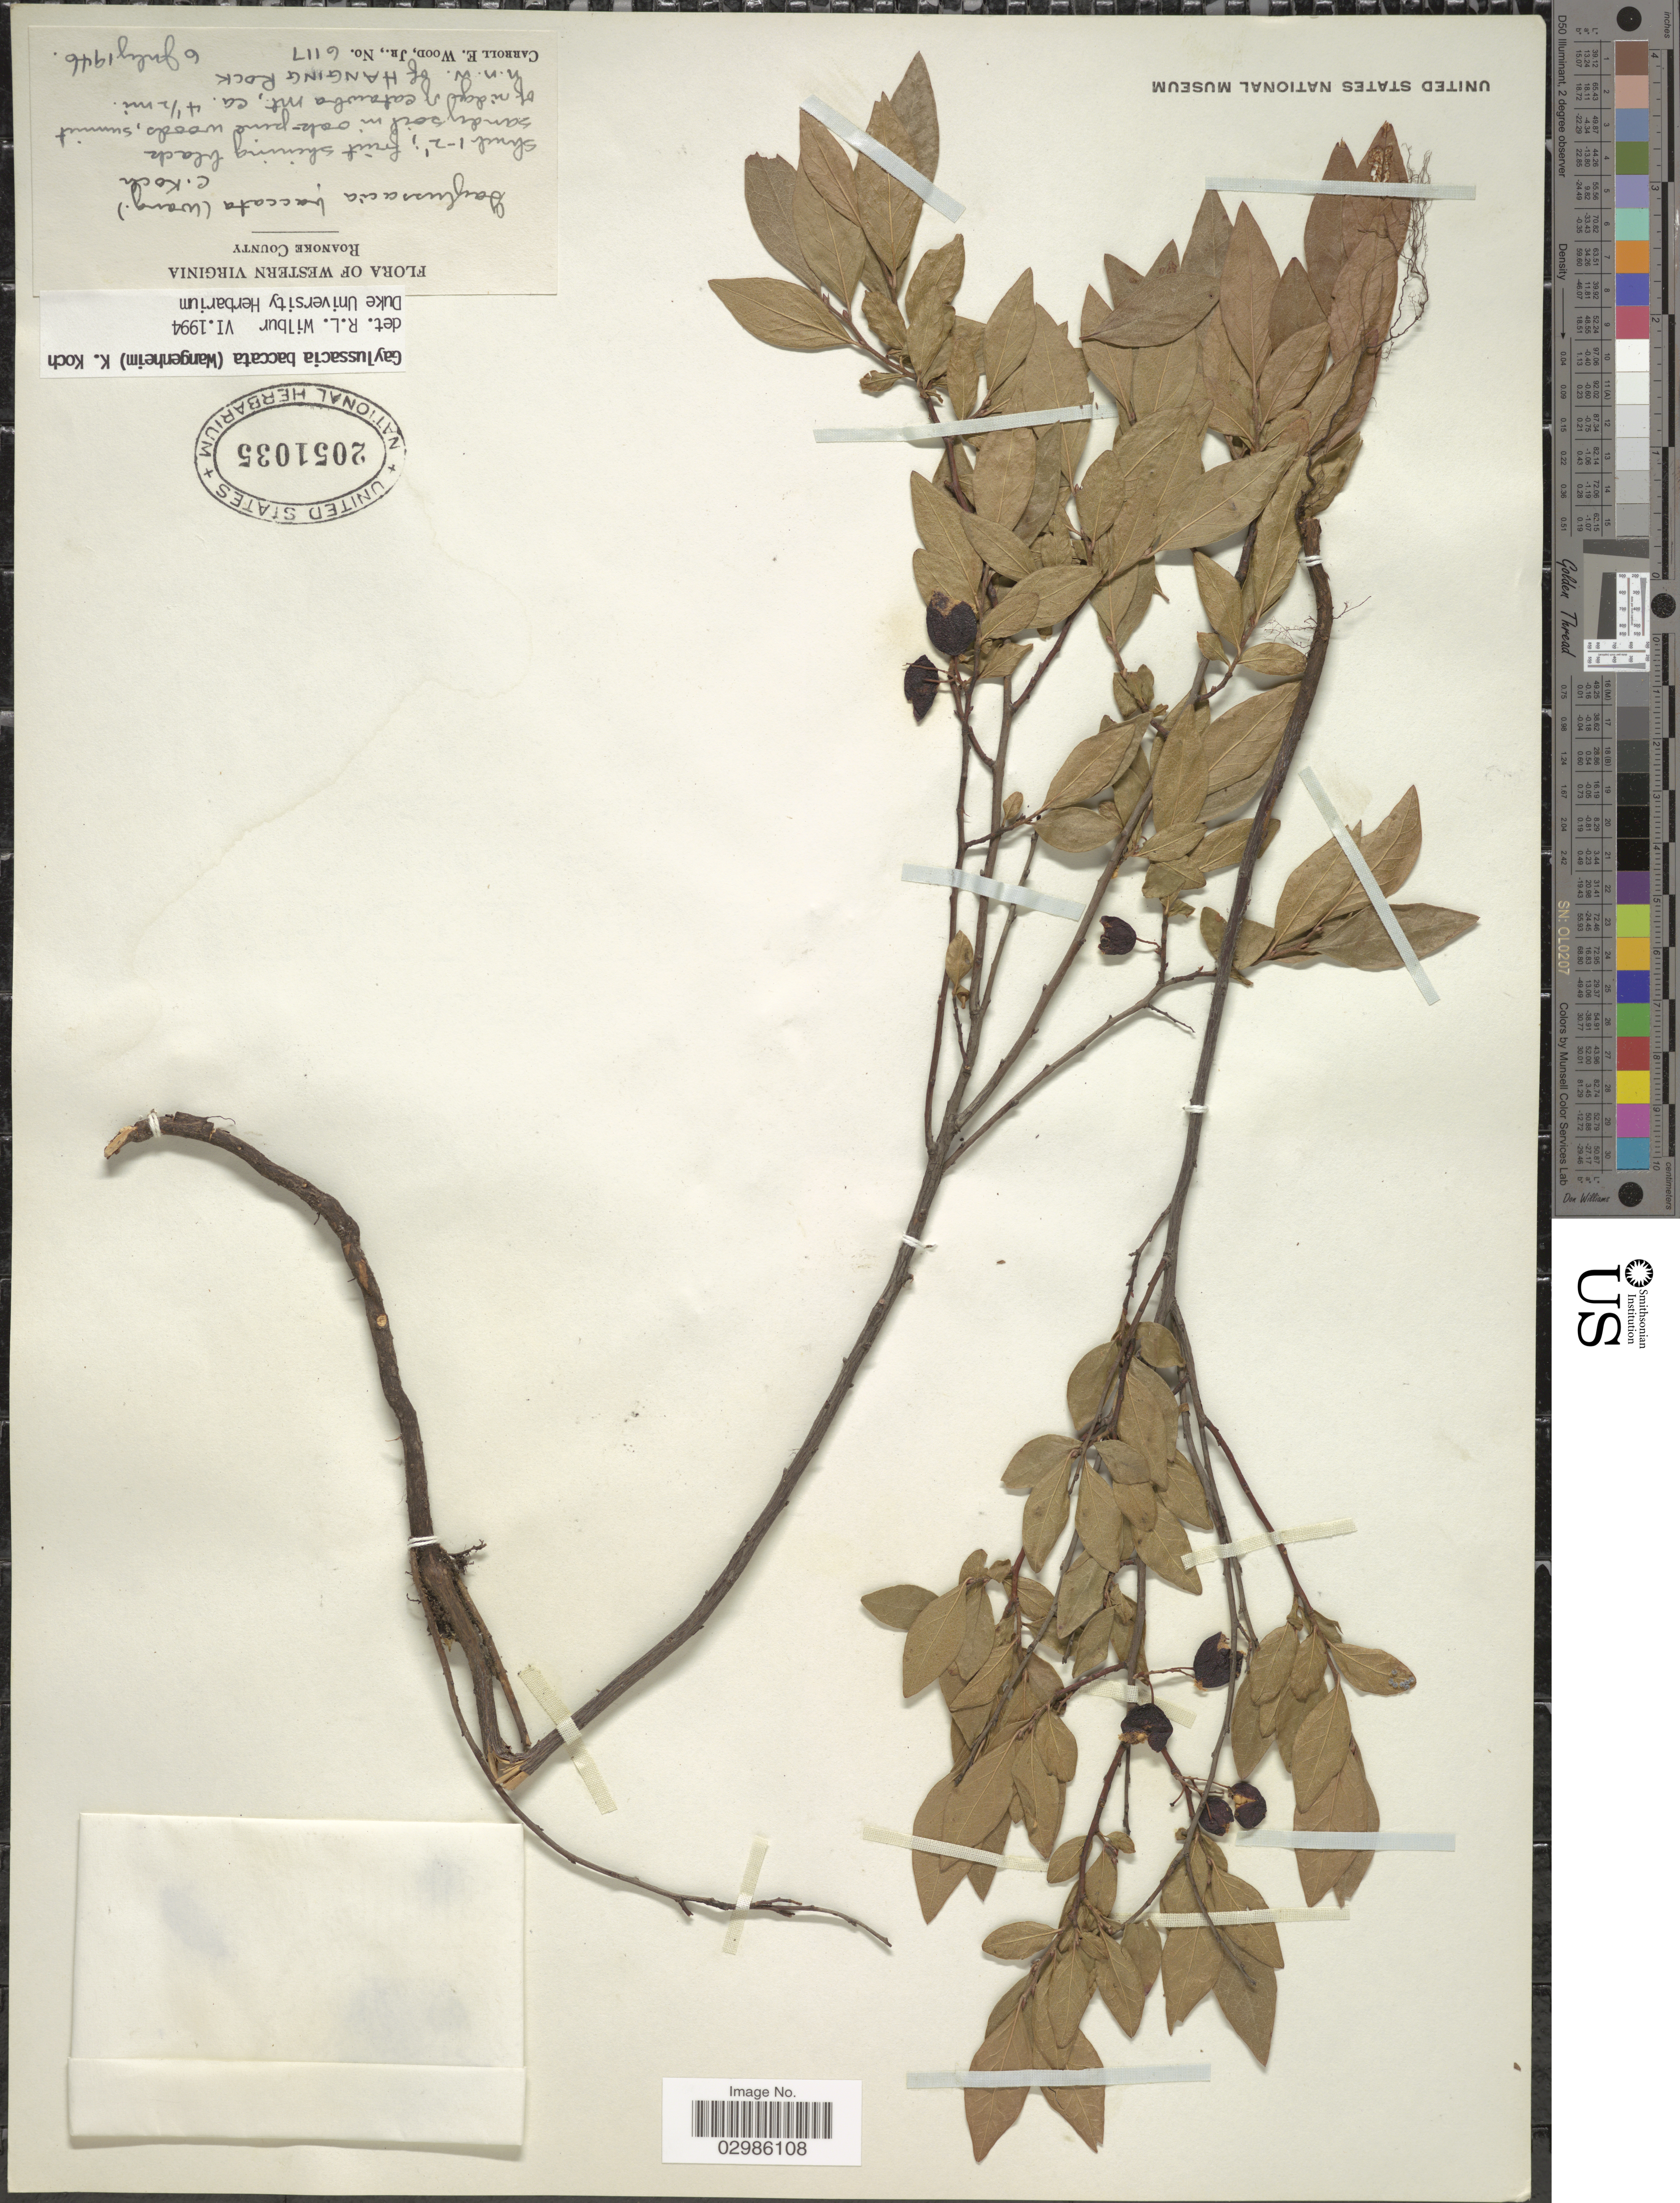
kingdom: Plantae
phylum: Tracheophyta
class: Magnoliopsida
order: Ericales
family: Ericaceae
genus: Gaylussacia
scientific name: Gaylussacia baccata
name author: (Wangenh.) K. Koch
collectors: C. Wood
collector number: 6117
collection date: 1946-07-06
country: United States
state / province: Virginia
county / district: Roanoke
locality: Western Virginia. Roanoke County. Summit of ridge of Catawba Mt., ca. 4½ mi. n.n.w. of Hanging Rock.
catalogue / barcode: US 2051035